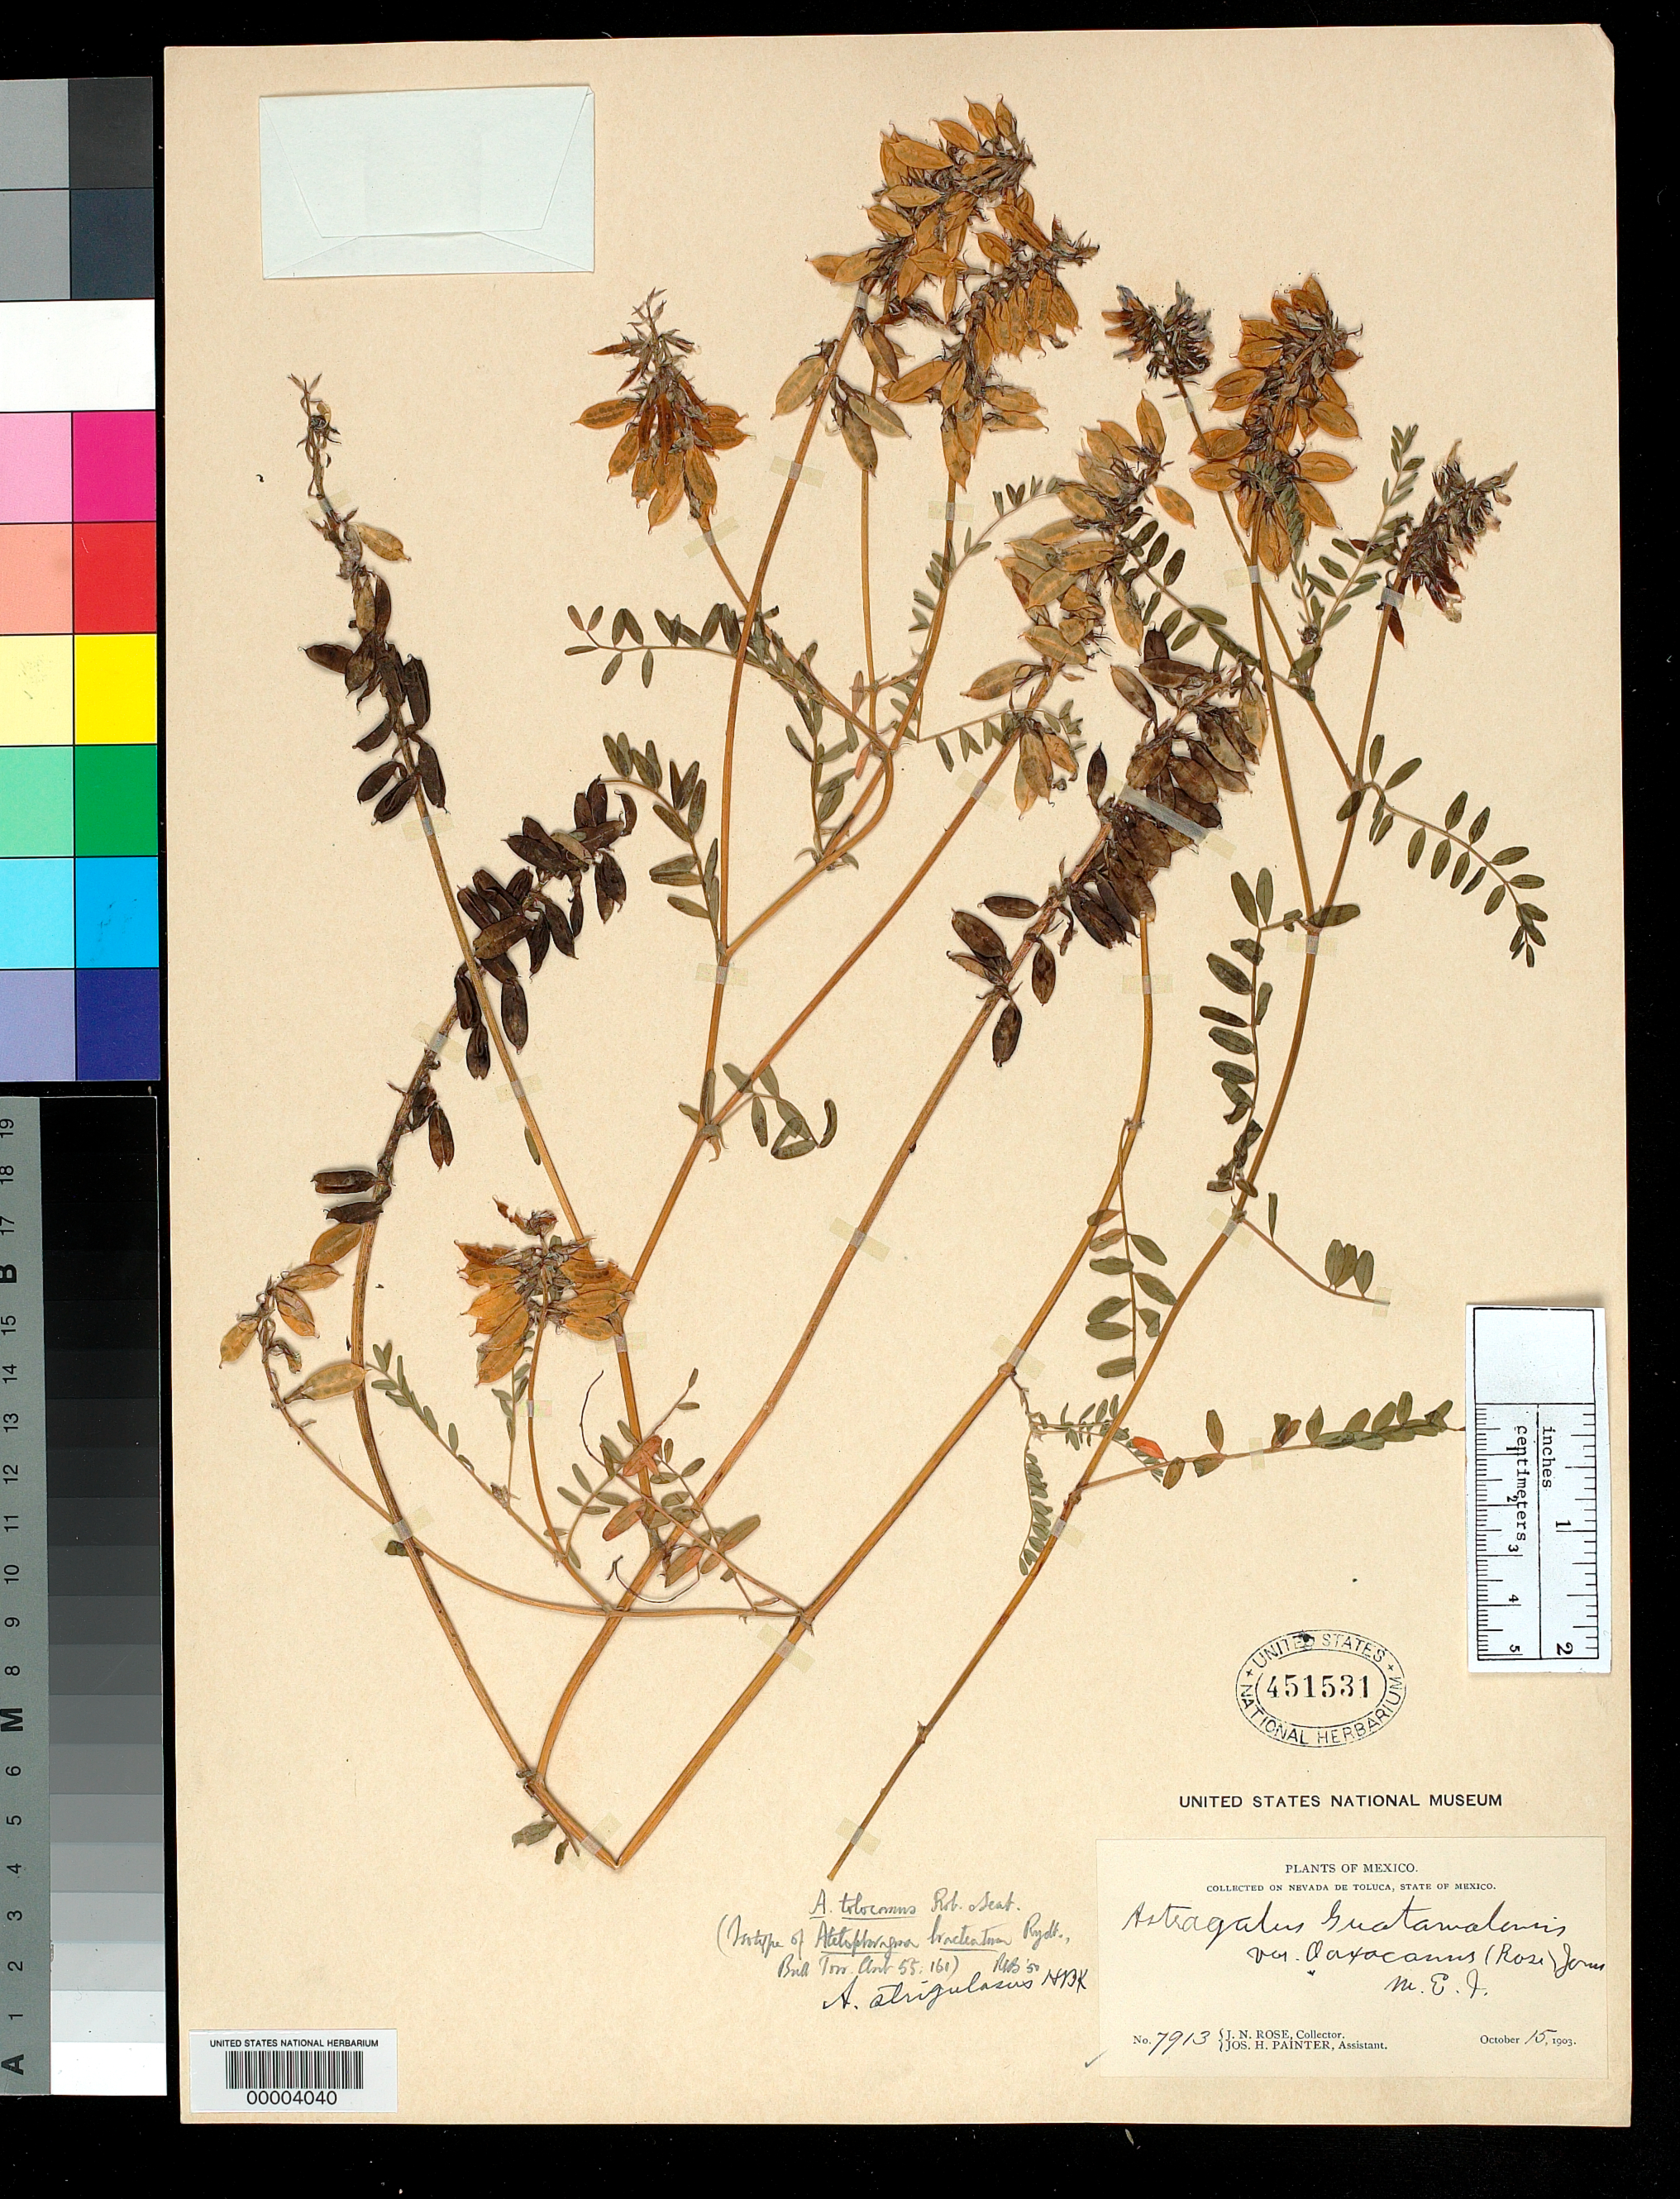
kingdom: Plantae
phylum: Tracheophyta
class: Magnoliopsida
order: Fabales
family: Fabaceae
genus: Atelophragma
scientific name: Atelophragma bracteatum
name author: Rydb.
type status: Isotype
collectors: J. N. Rose & J. H. Painter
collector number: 7913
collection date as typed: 15 Oct 1903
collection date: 1903-10-15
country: Mexico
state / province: México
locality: Sierra de Toluca.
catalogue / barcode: US 451531